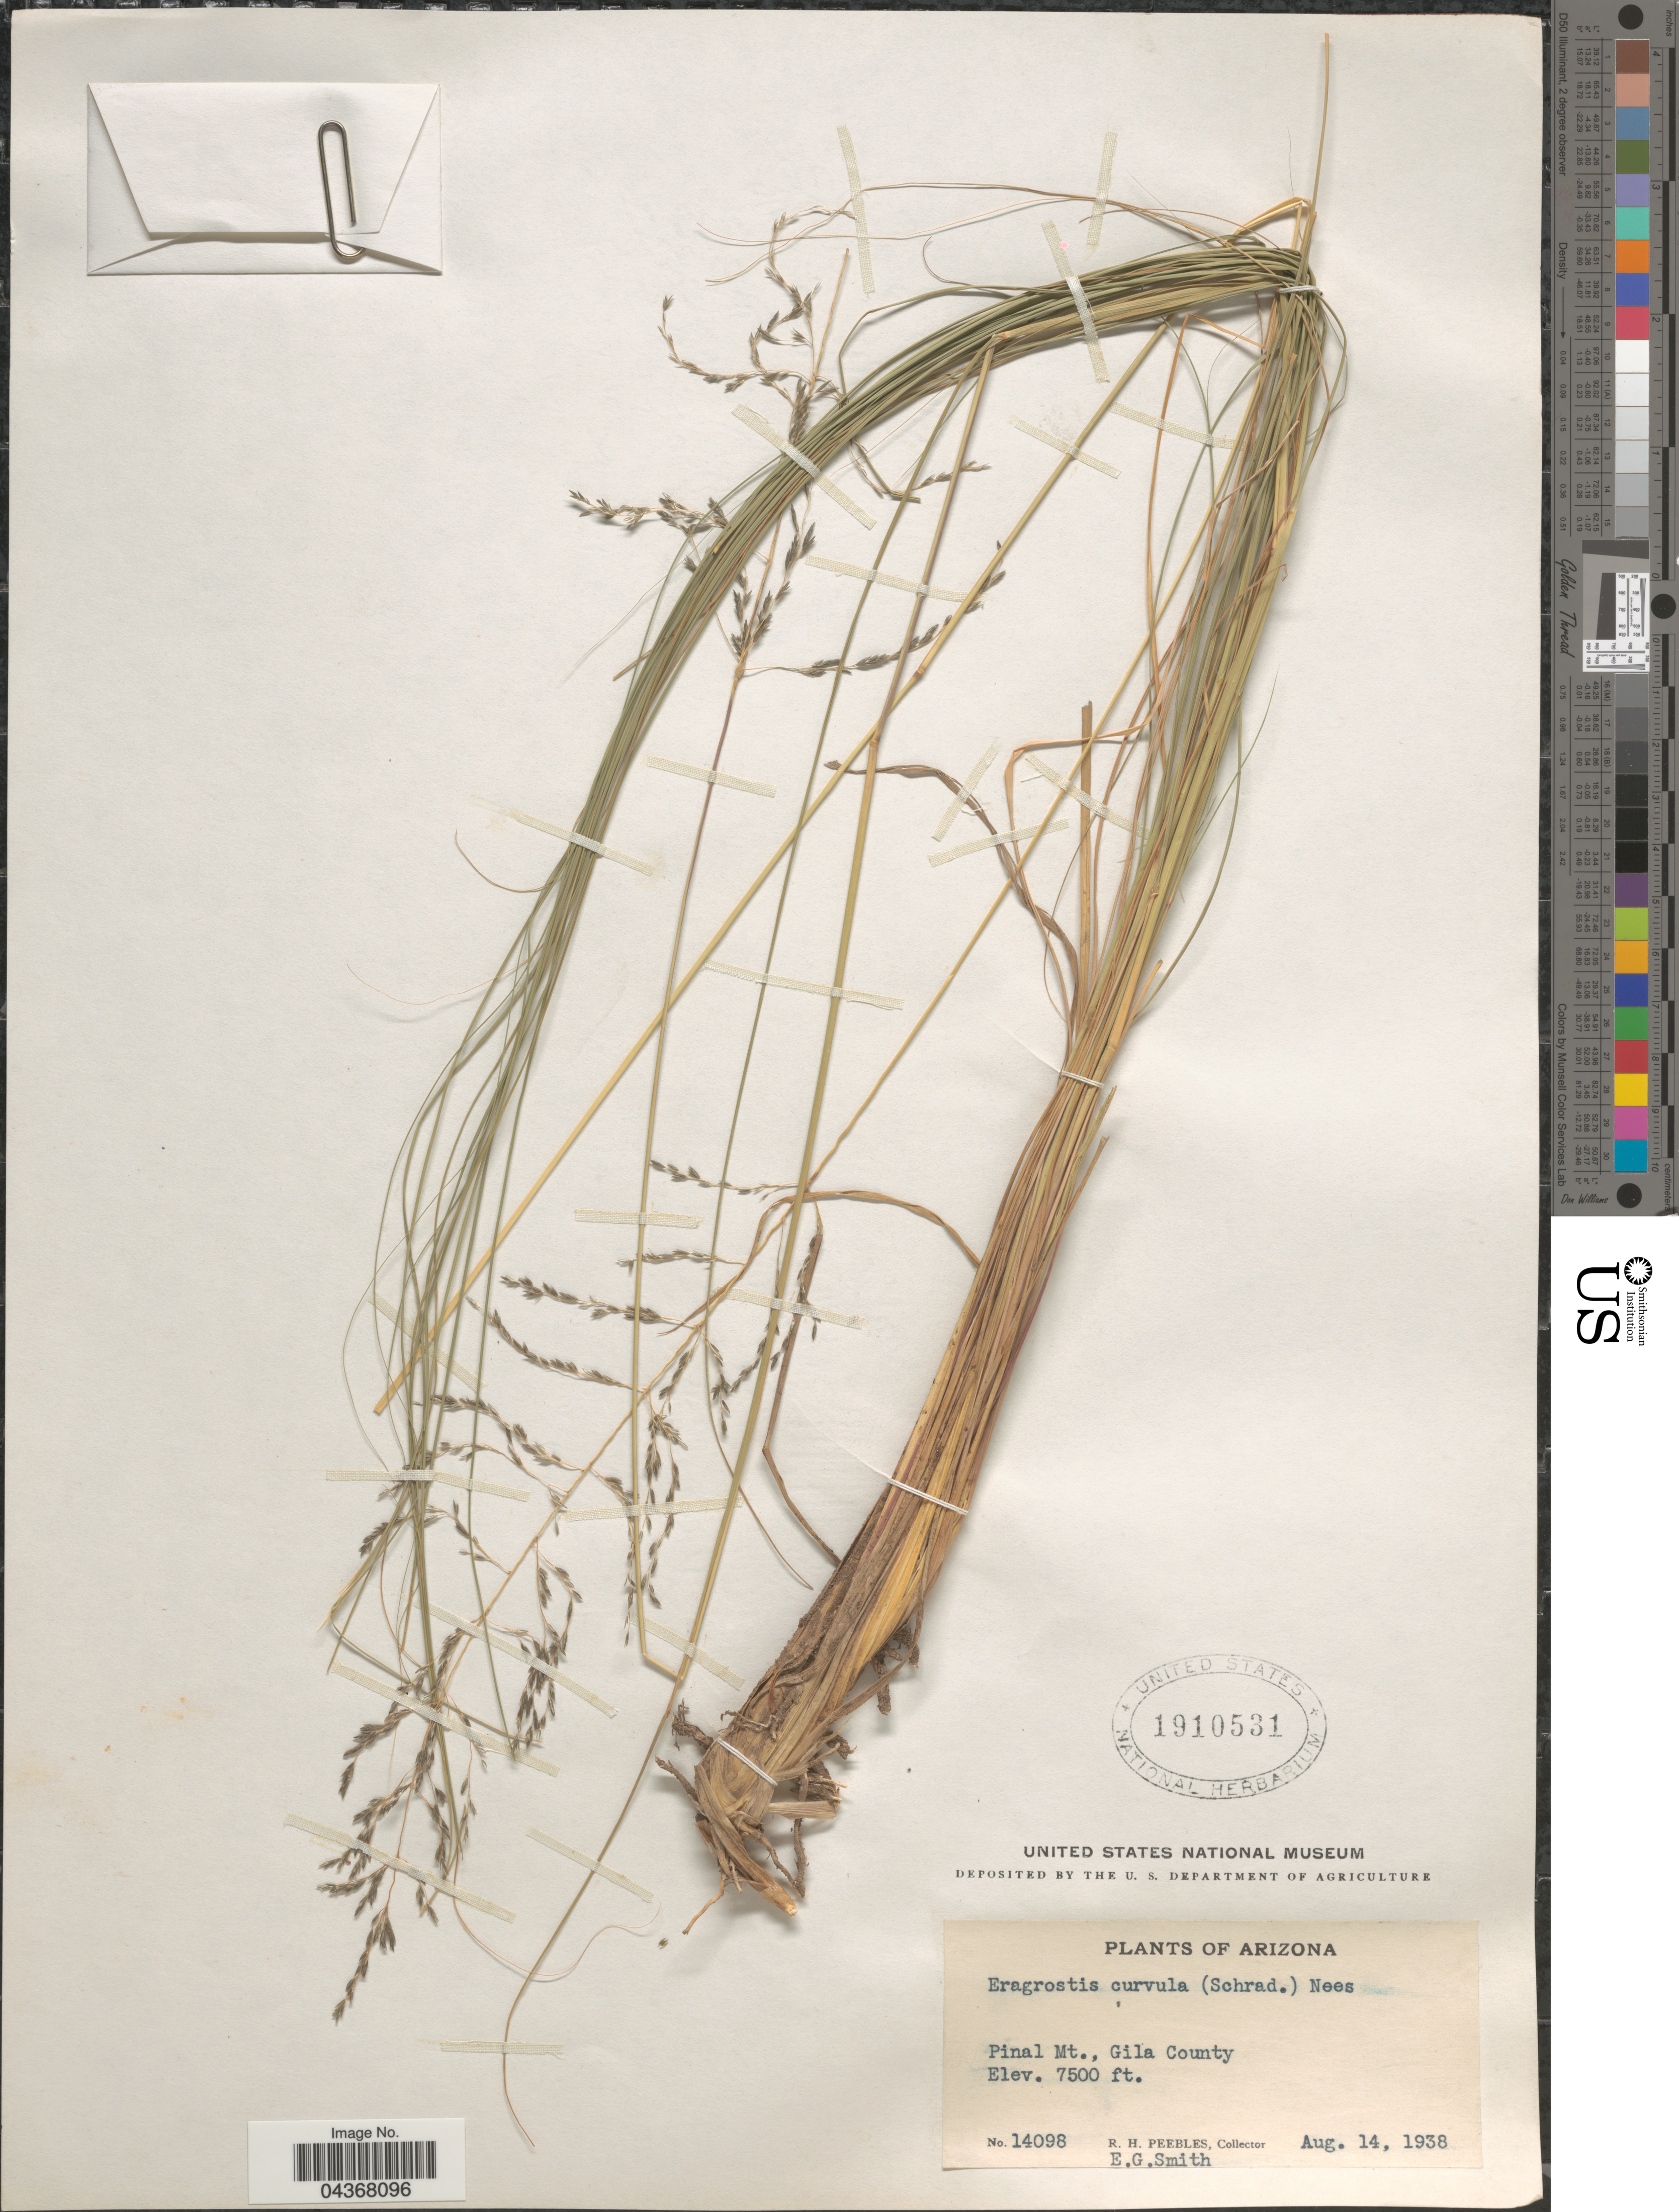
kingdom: Plantae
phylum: Tracheophyta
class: Liliopsida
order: Poales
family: Poaceae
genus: Eragrostis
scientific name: Eragrostis curvula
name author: (Schrad.) Nees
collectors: R. H. Peebles & E. G. Smith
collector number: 14098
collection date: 1938-08-14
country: United States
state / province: Arizona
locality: Pinal Mt., Gila County.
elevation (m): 2286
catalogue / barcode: US 1910531